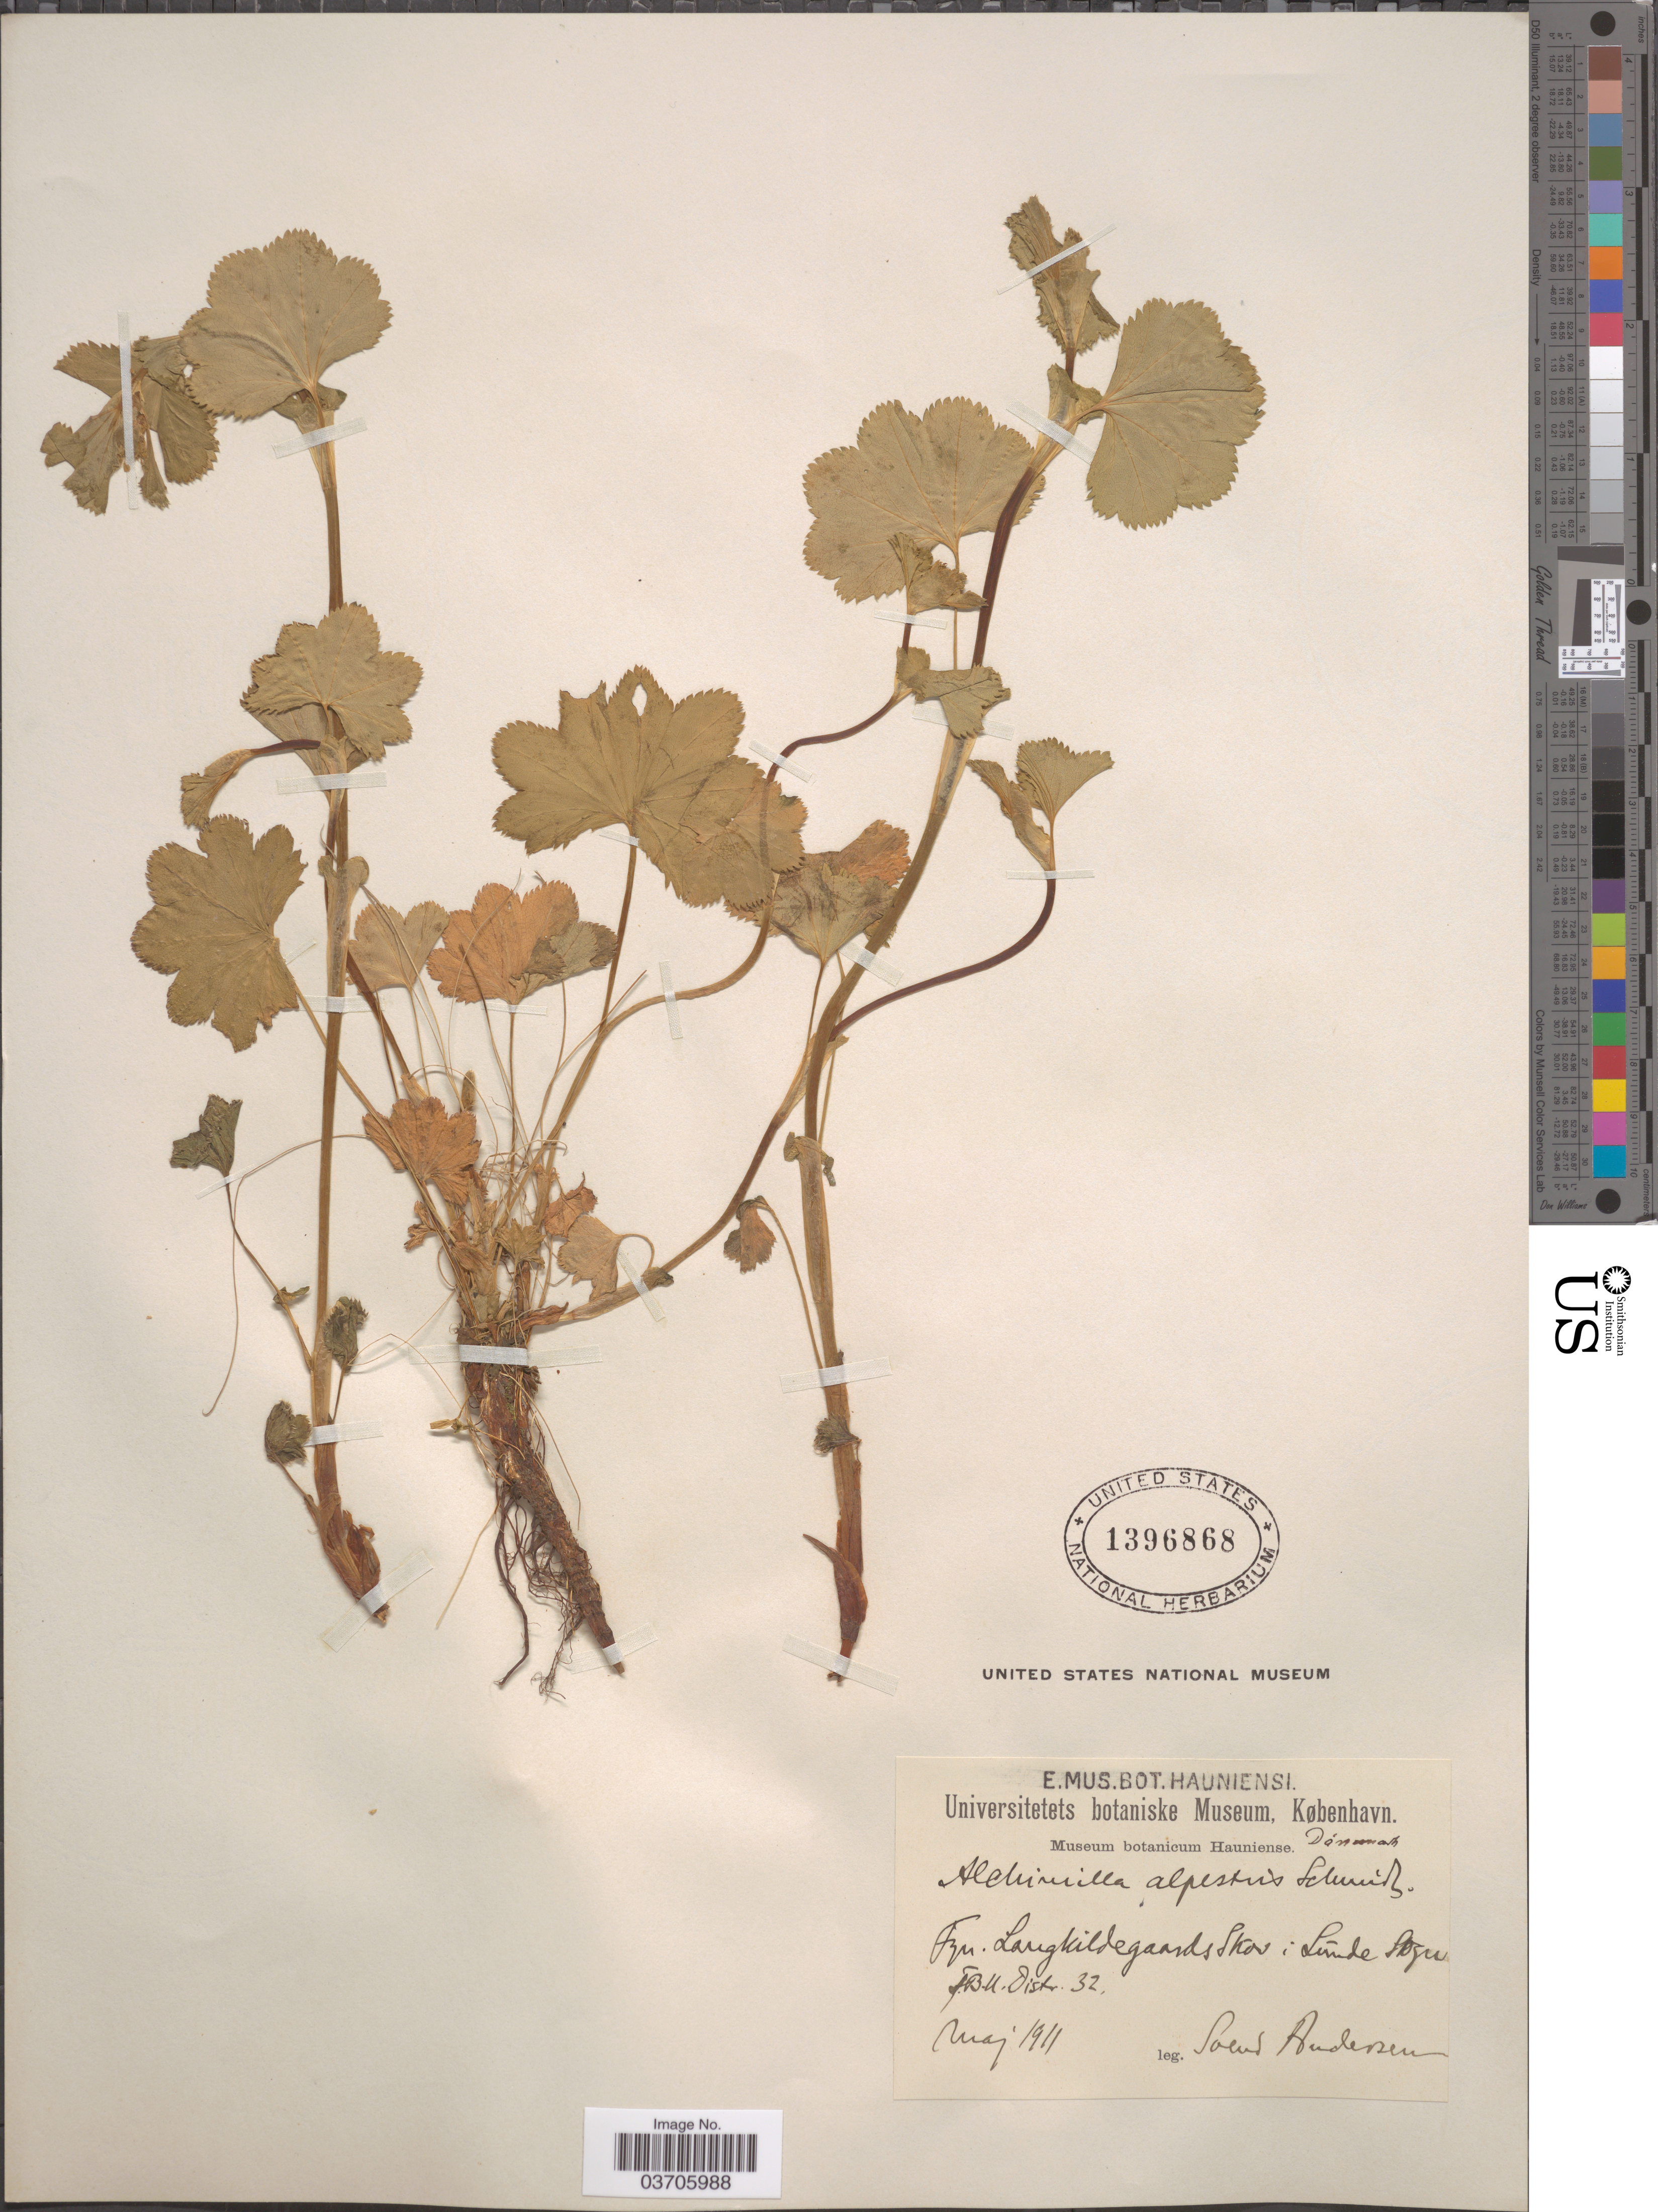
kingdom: Plantae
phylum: Tracheophyta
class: Magnoliopsida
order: Rosales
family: Rosaceae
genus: Alchemilla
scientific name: Alchemilla alpestris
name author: (F.W. Schmidt) Opiz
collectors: S. Andersen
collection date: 1911-05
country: Denmark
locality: Fyn. Langkildegaards Skov: Lūnde [illegible text] distr. 32.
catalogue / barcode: US 1396868